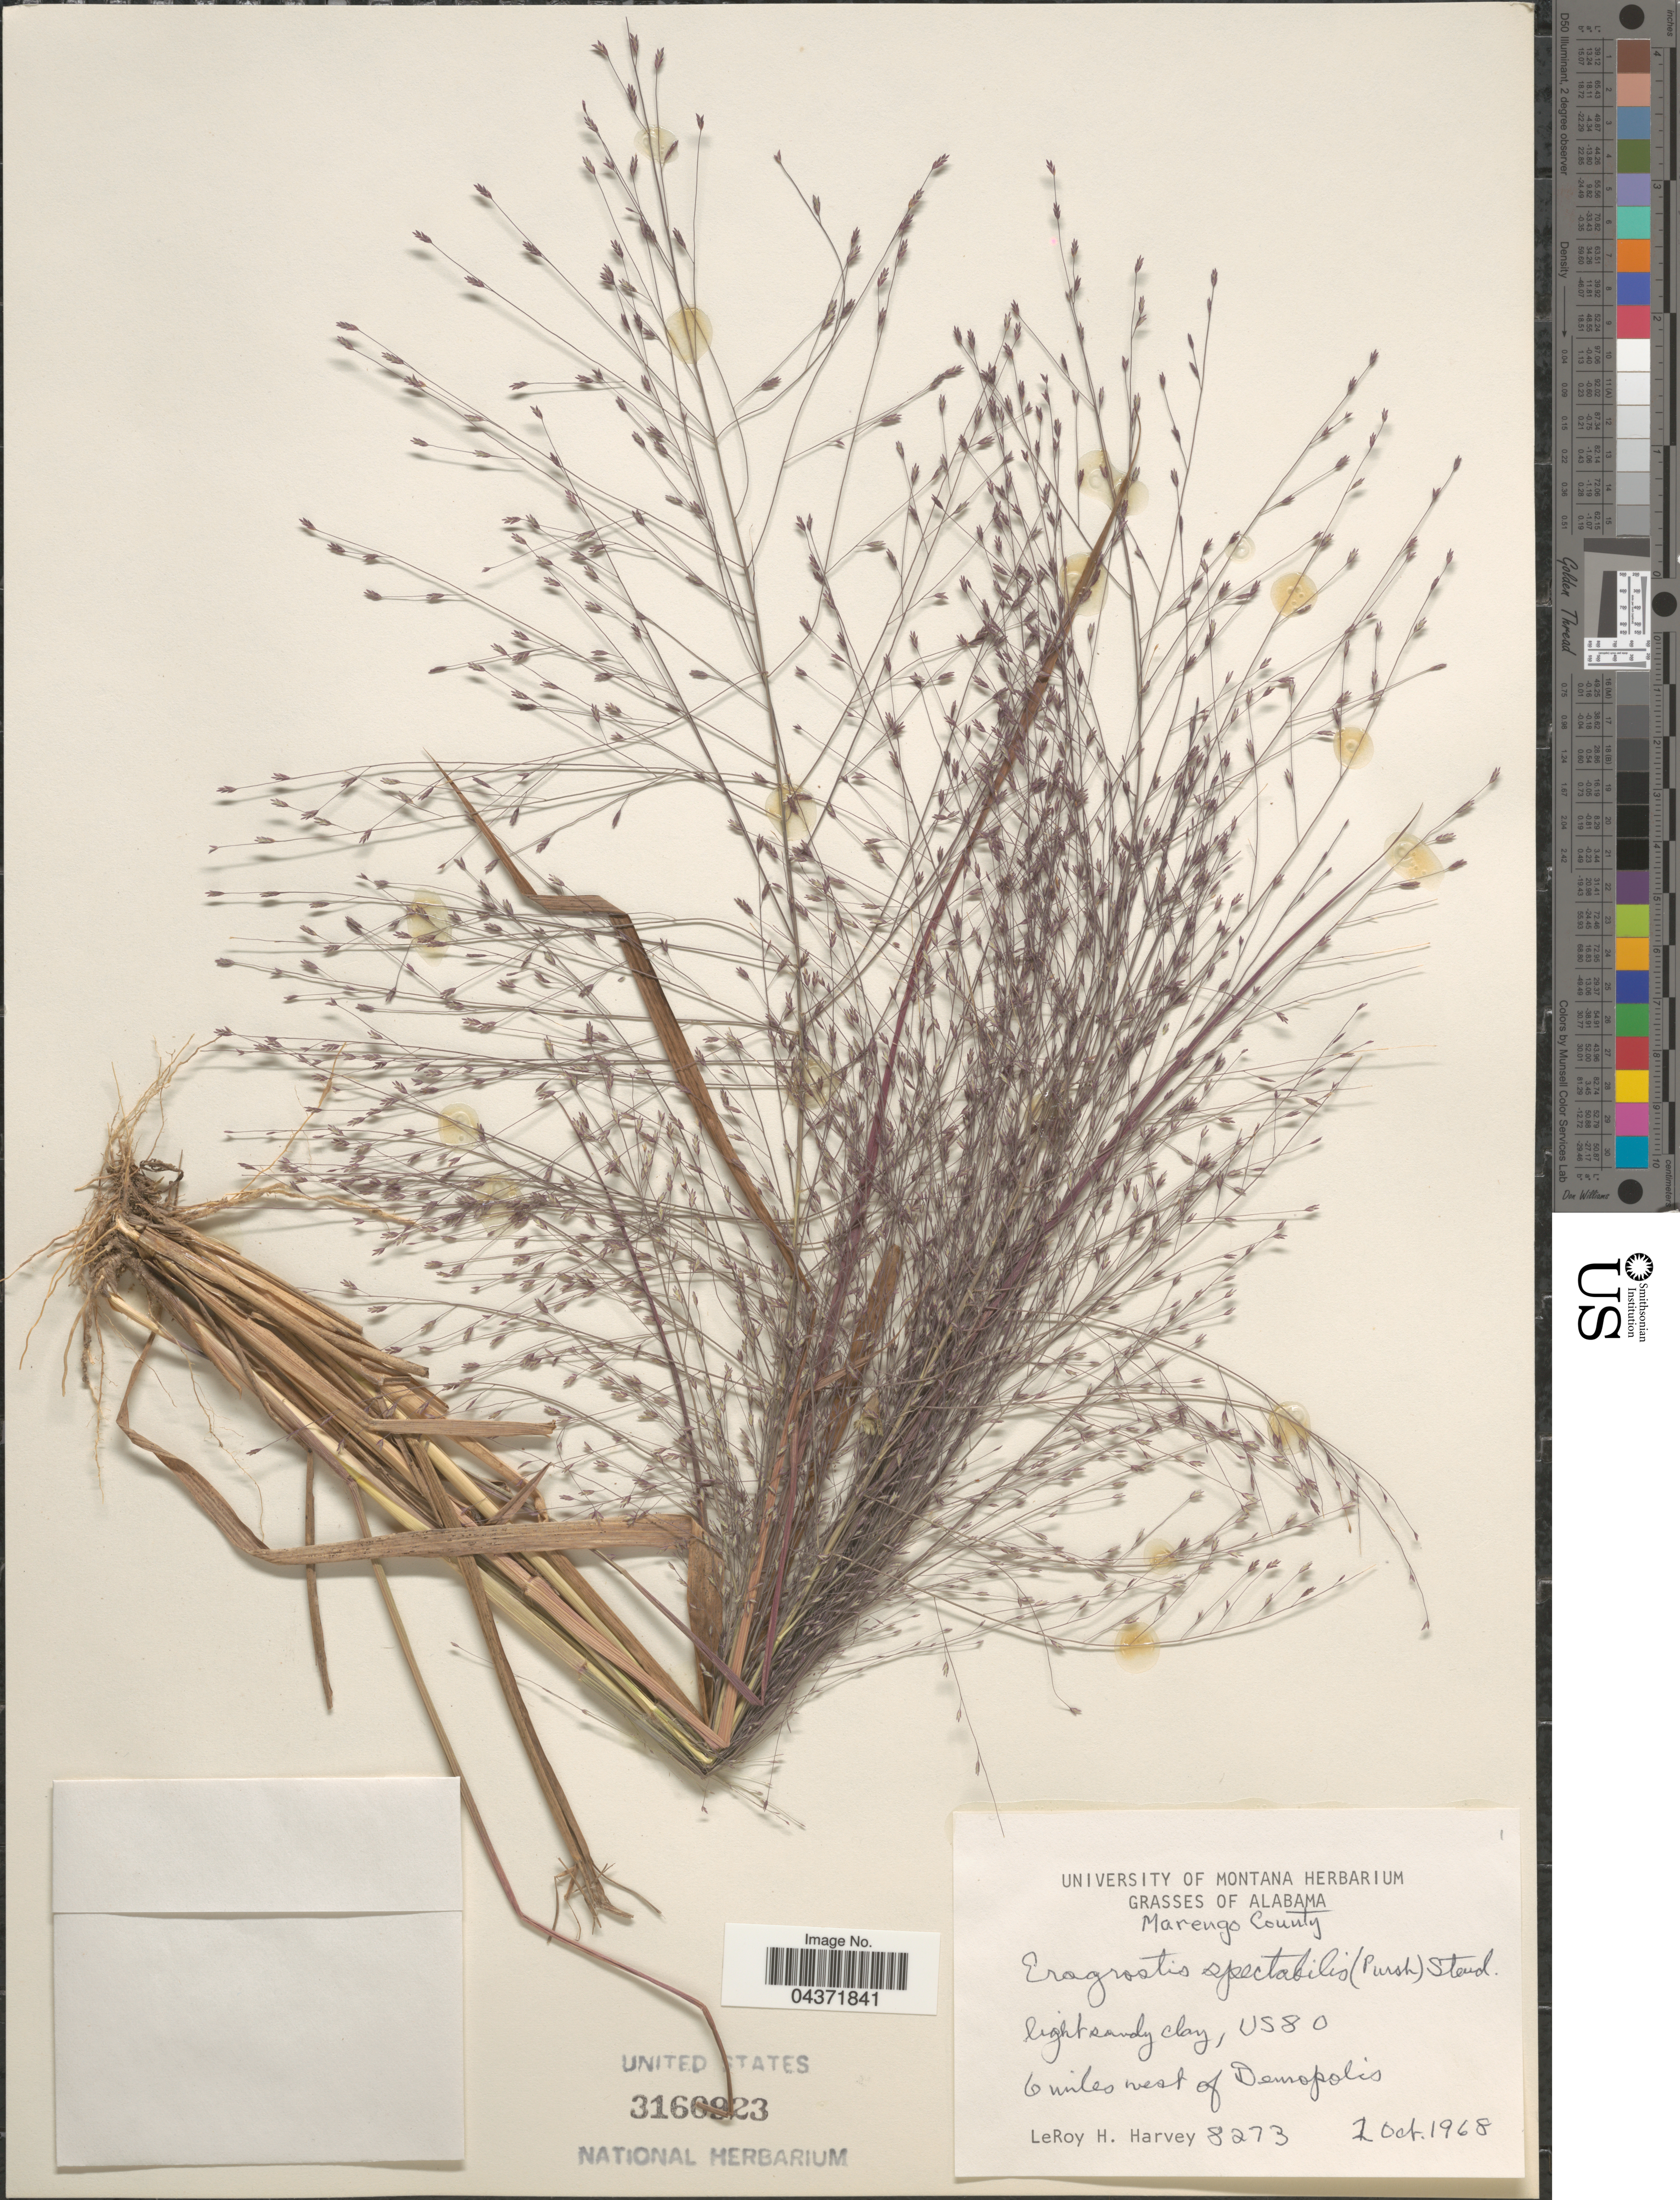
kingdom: Plantae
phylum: Tracheophyta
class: Liliopsida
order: Poales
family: Poaceae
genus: Eragrostis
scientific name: Eragrostis spectabilis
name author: (Pursh) Steud.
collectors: L. H. Harvey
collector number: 8273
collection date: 1968-10-02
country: United States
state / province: Alabama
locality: Marengo County. US80. 6 miles west of Demopolis.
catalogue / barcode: US 3160923